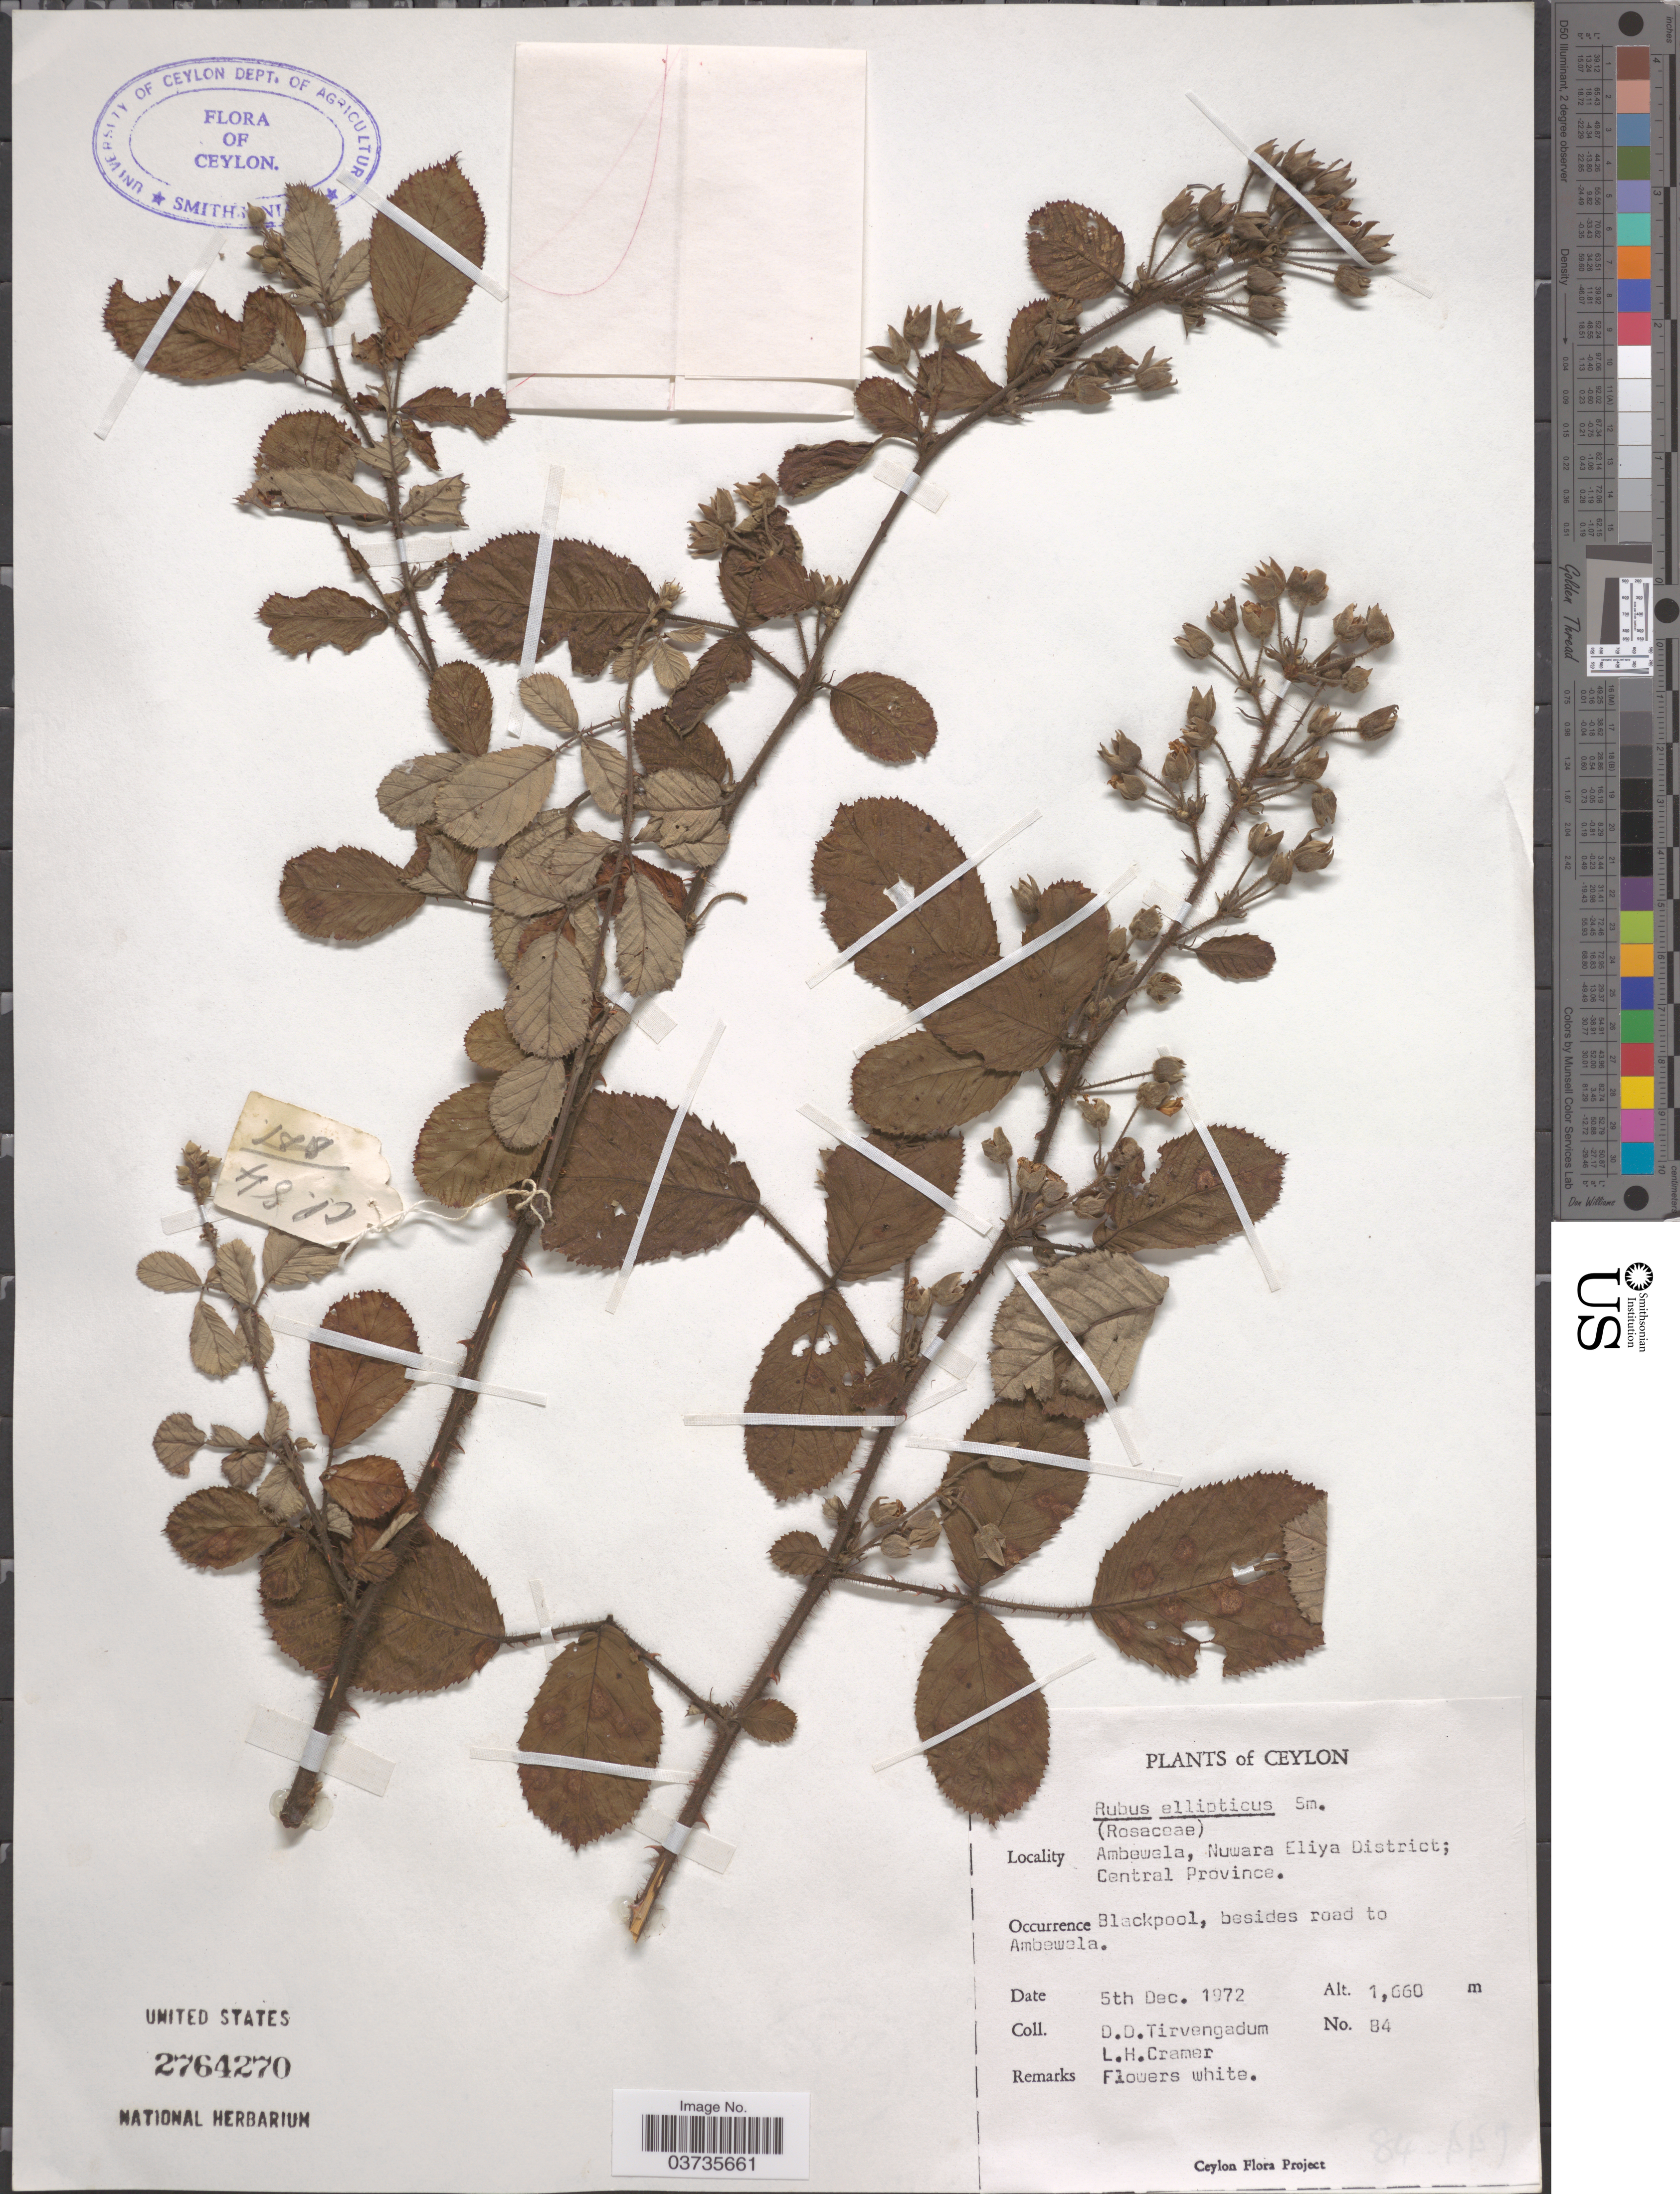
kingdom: Plantae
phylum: Tracheophyta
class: Magnoliopsida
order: Rosales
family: Rosaceae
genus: Rubus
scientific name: Rubus ellipticus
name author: Sm.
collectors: D. Tirvengadum & L. H. Cramer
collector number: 84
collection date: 1972-12-05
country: Sri Lanka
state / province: Central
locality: Ceylon. Ambewela, Nuwara Eliya District. Blackpool, besides road to Ambewela.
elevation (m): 1660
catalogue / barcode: US 2764270